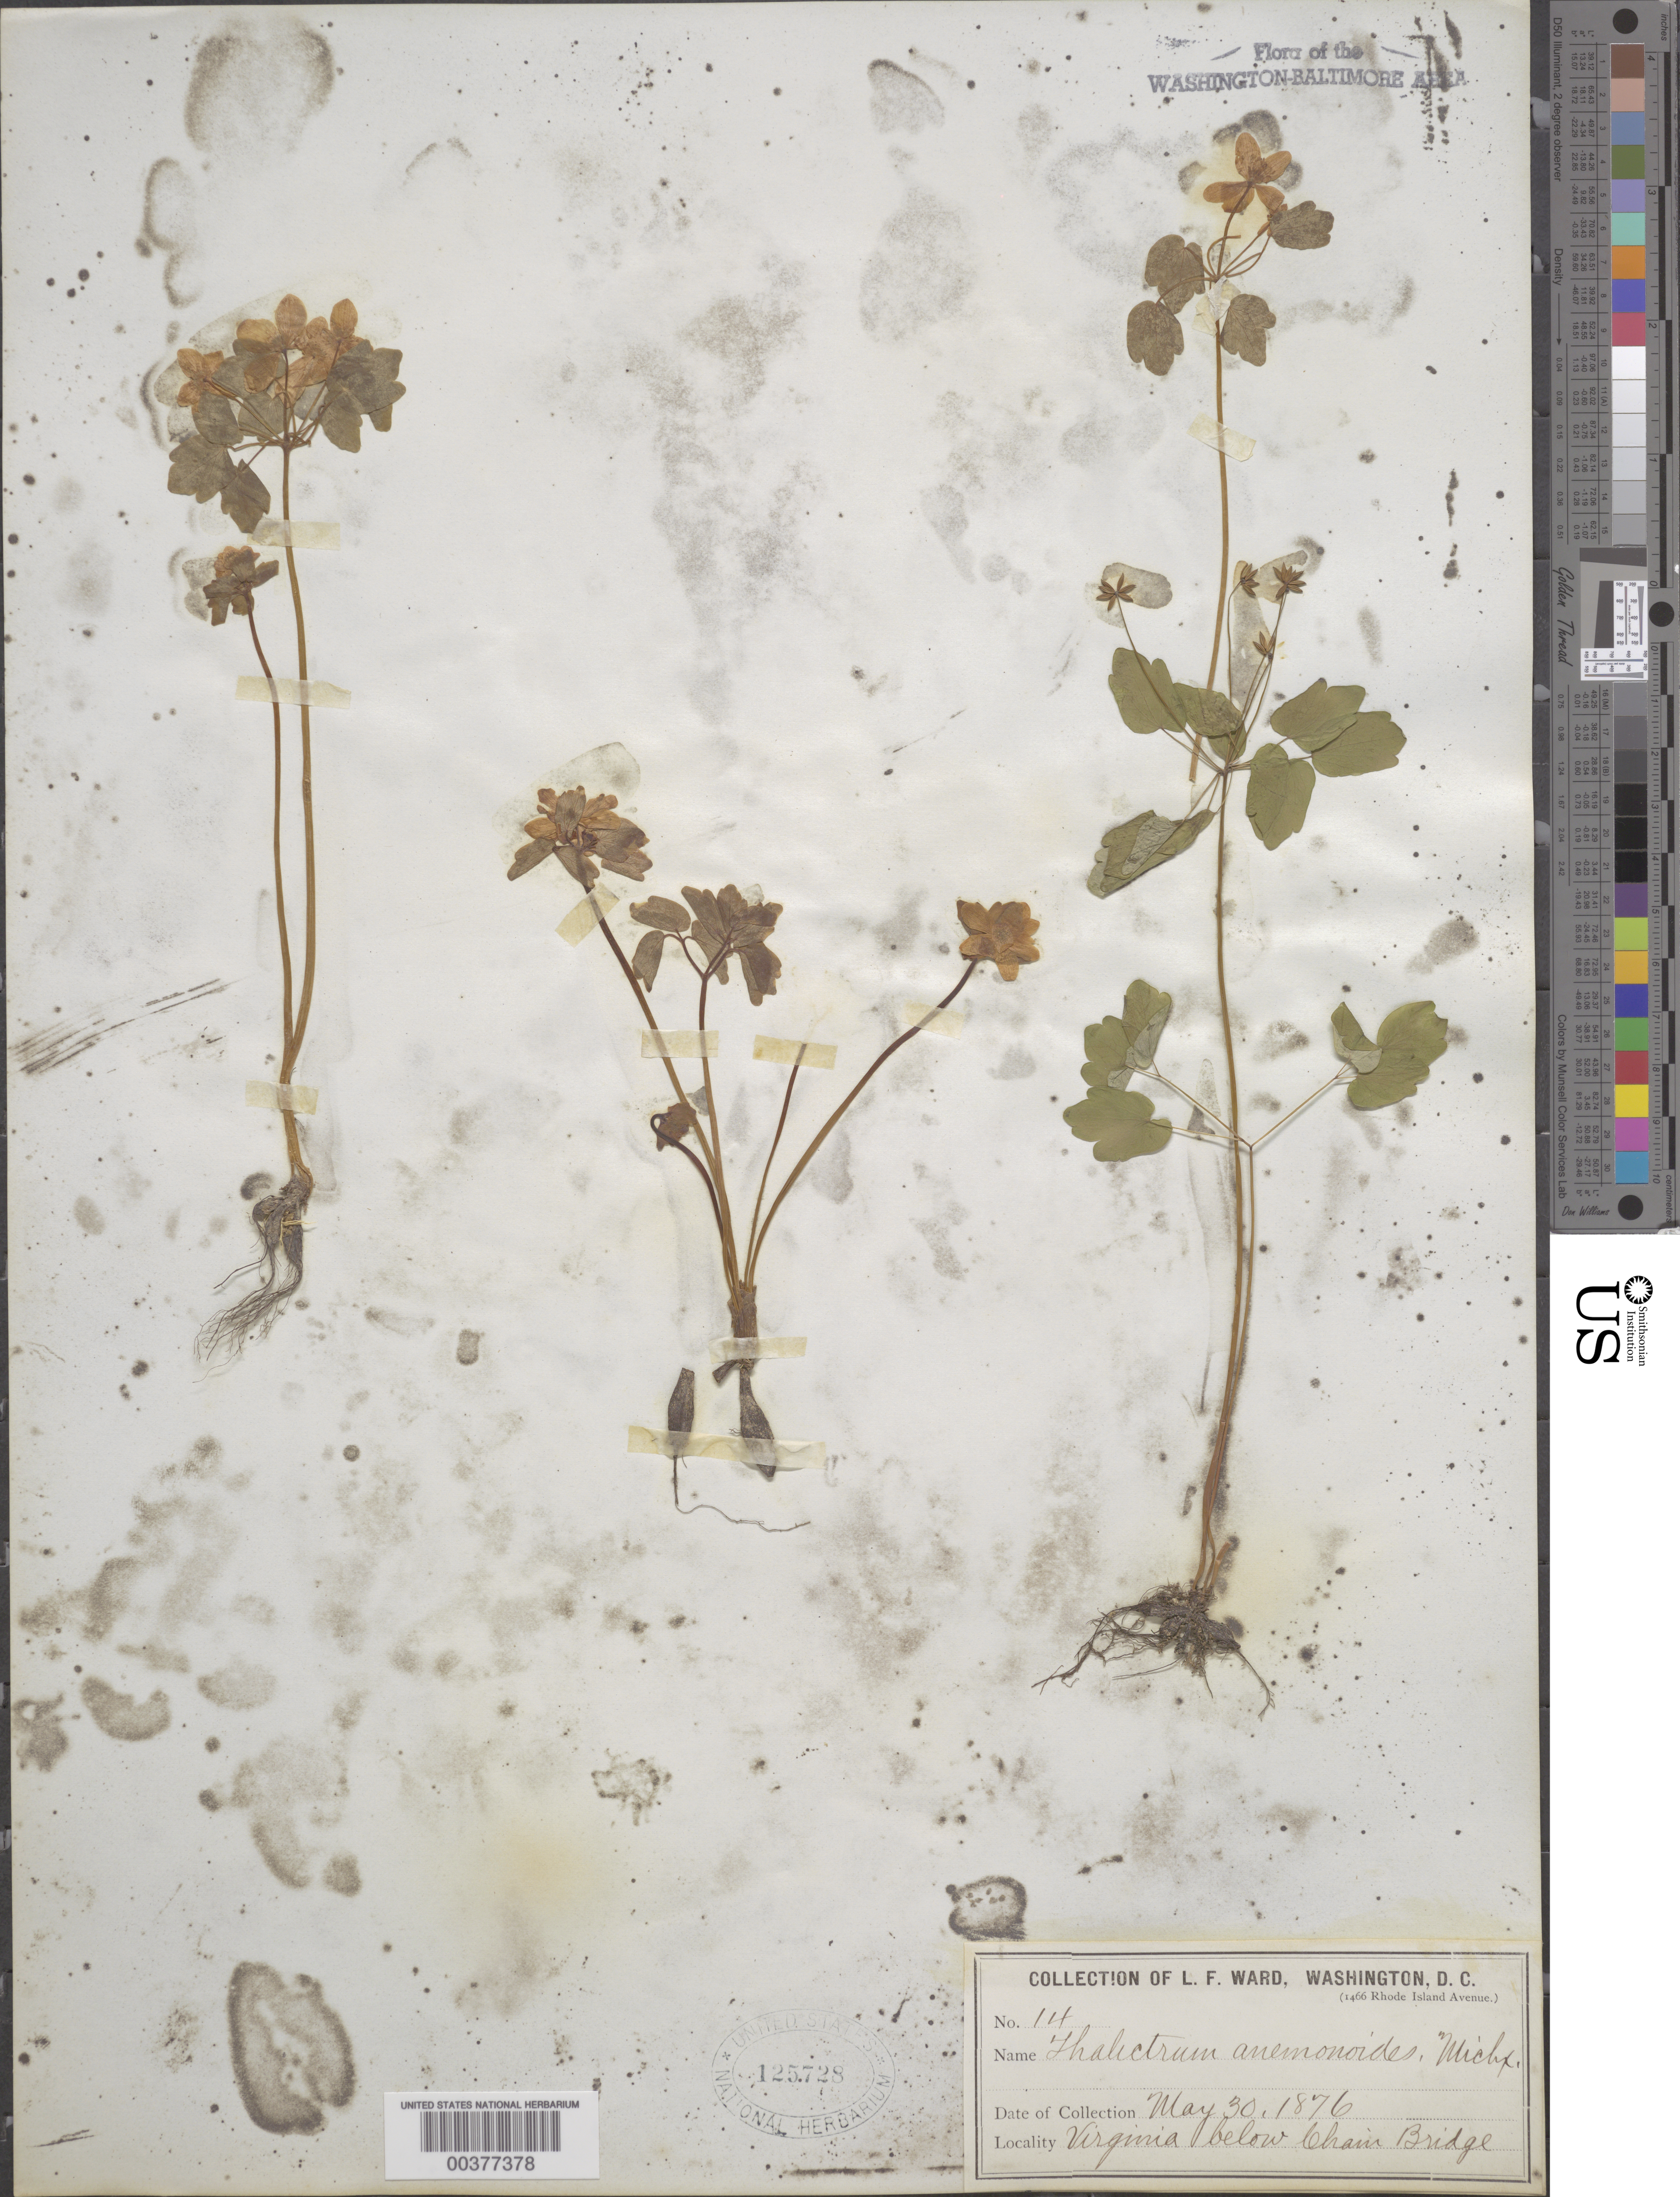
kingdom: Plantae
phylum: Tracheophyta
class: Magnoliopsida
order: Ranunculales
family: Ranunculaceae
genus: Thalictrum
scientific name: Thalictrum thalictroides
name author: (L.) A.J. Eames & B. Boivin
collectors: L. F. Ward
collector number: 14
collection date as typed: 30 May 1876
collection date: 1876-05-30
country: United States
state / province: Virginia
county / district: Fairfax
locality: Below Chain Bridge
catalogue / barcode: US 125728